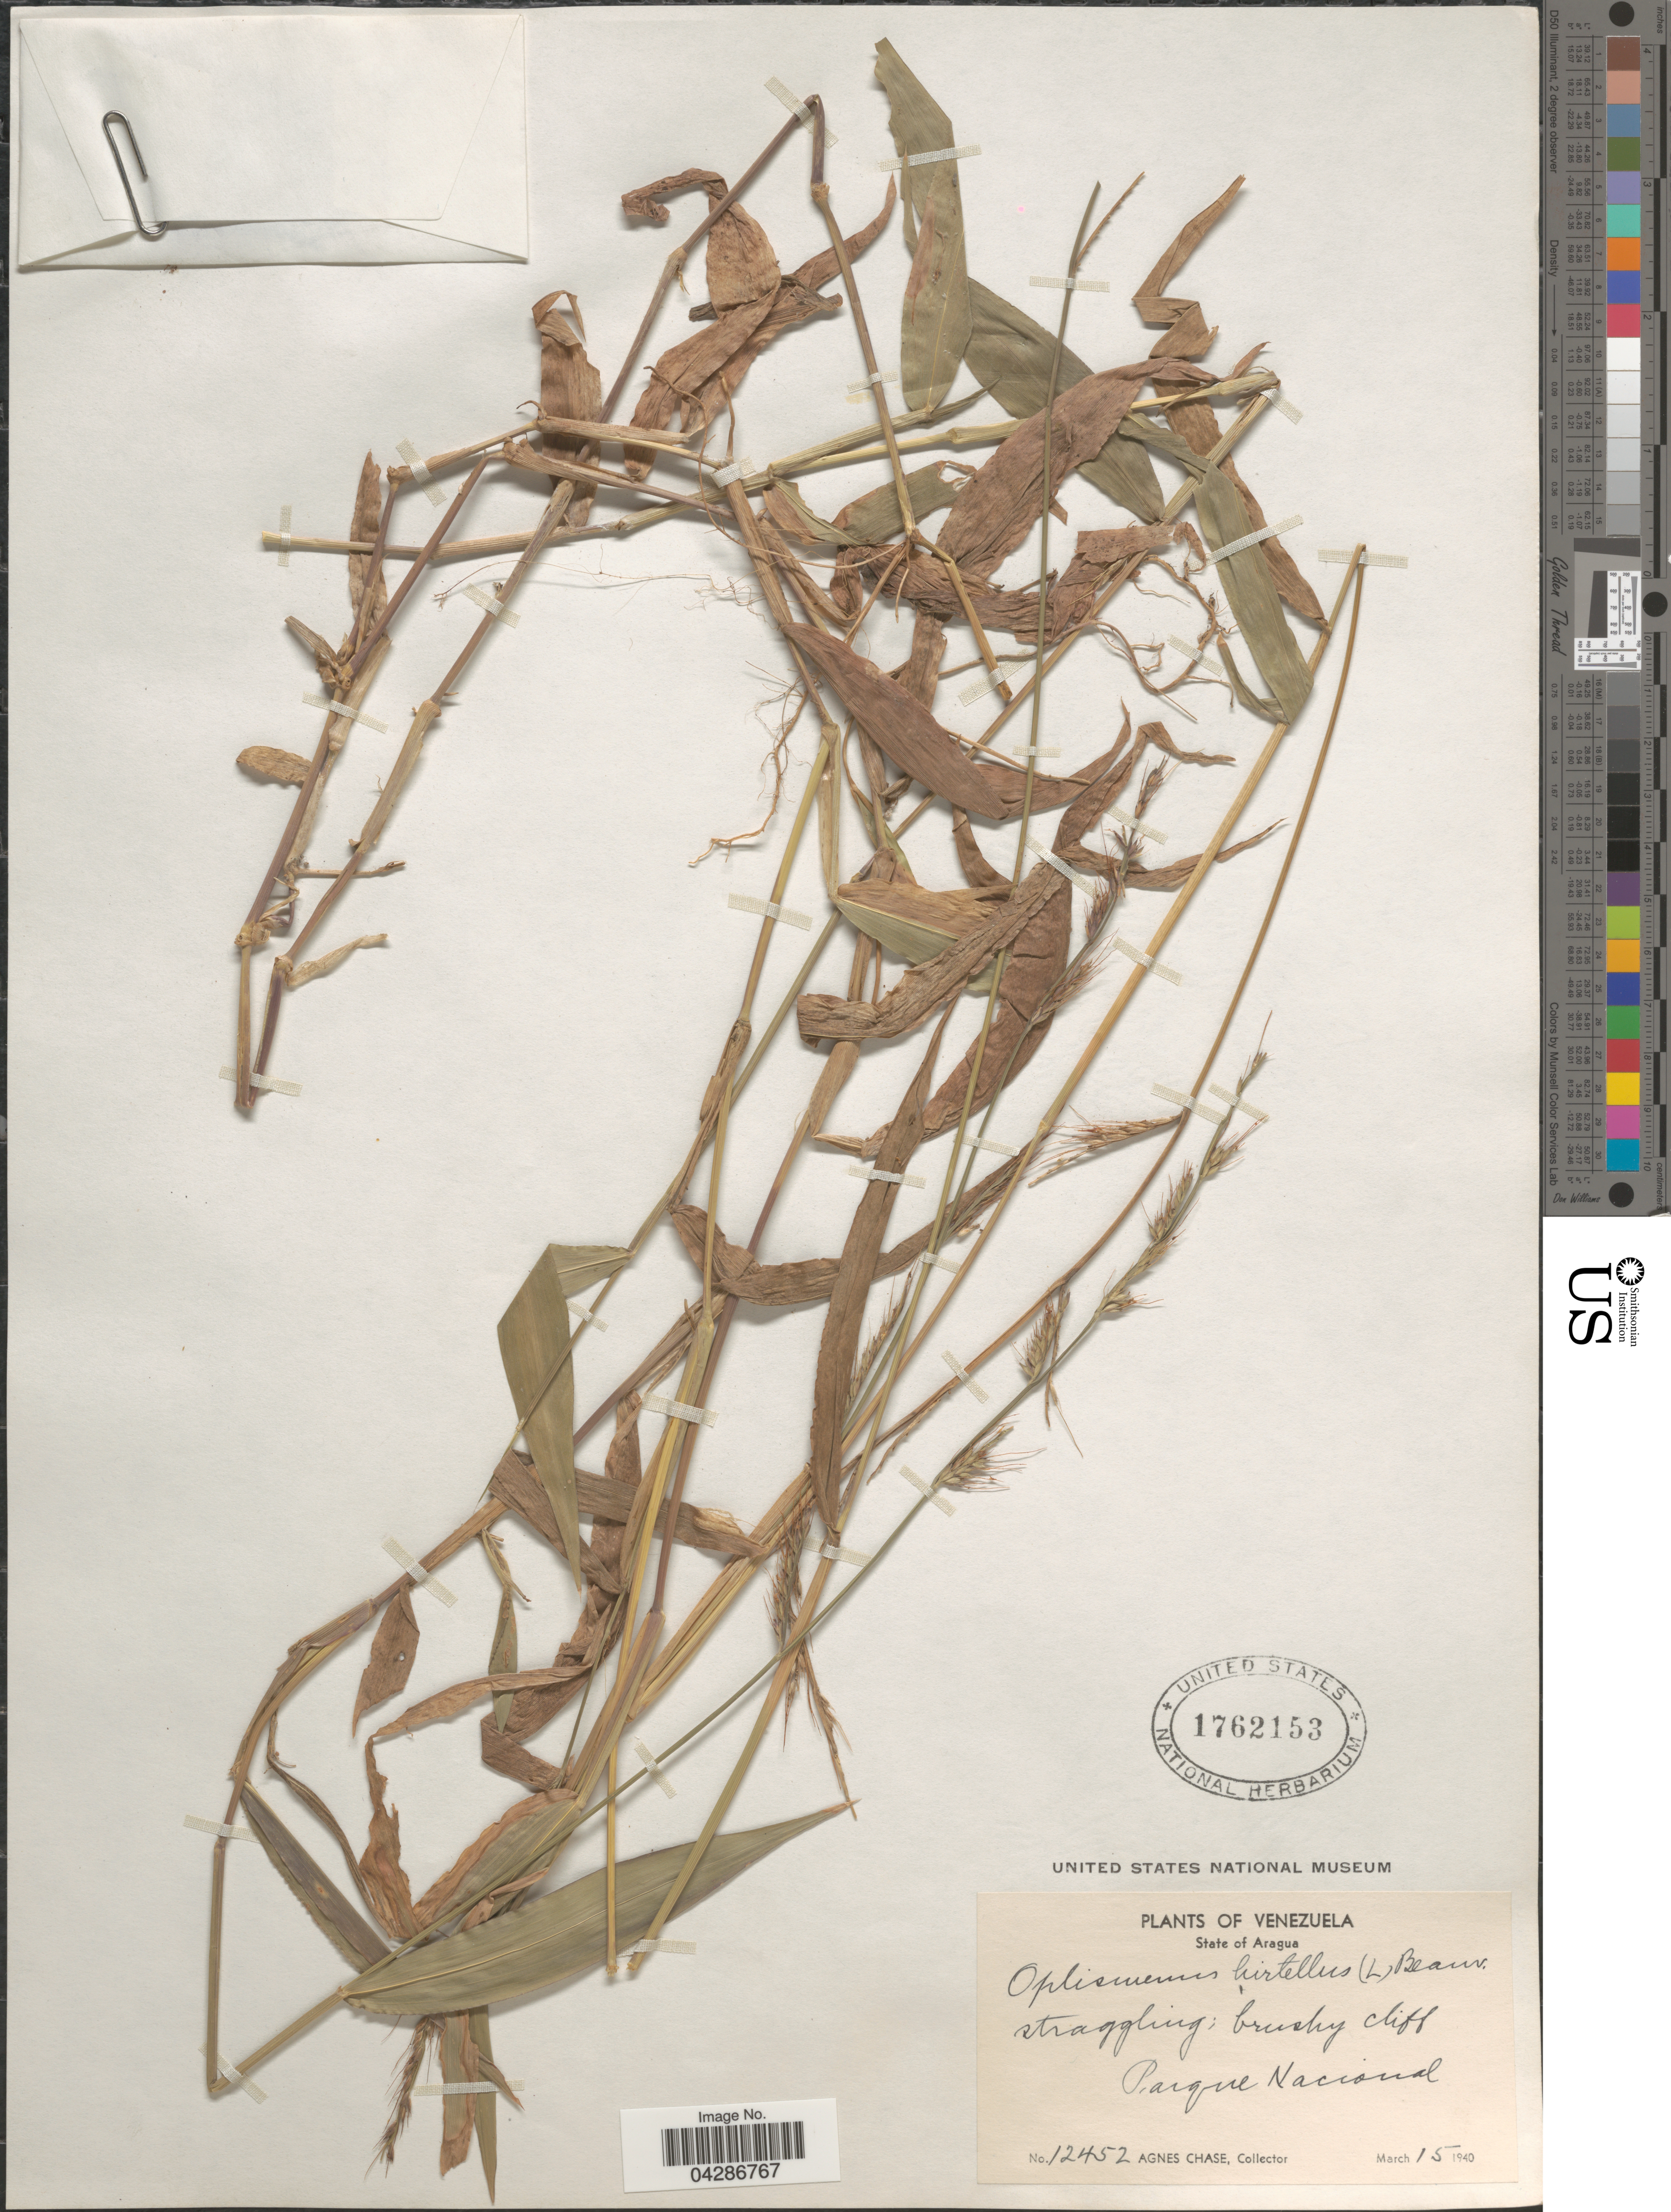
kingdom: Plantae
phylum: Tracheophyta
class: Liliopsida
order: Poales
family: Poaceae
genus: Oplismenus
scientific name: Oplismenus hirtellus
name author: (L.) P. Beauv.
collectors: A. Chase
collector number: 12452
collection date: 1940-03-15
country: Venezuela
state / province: Aragua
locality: Parque Nacional.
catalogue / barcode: US 1762153